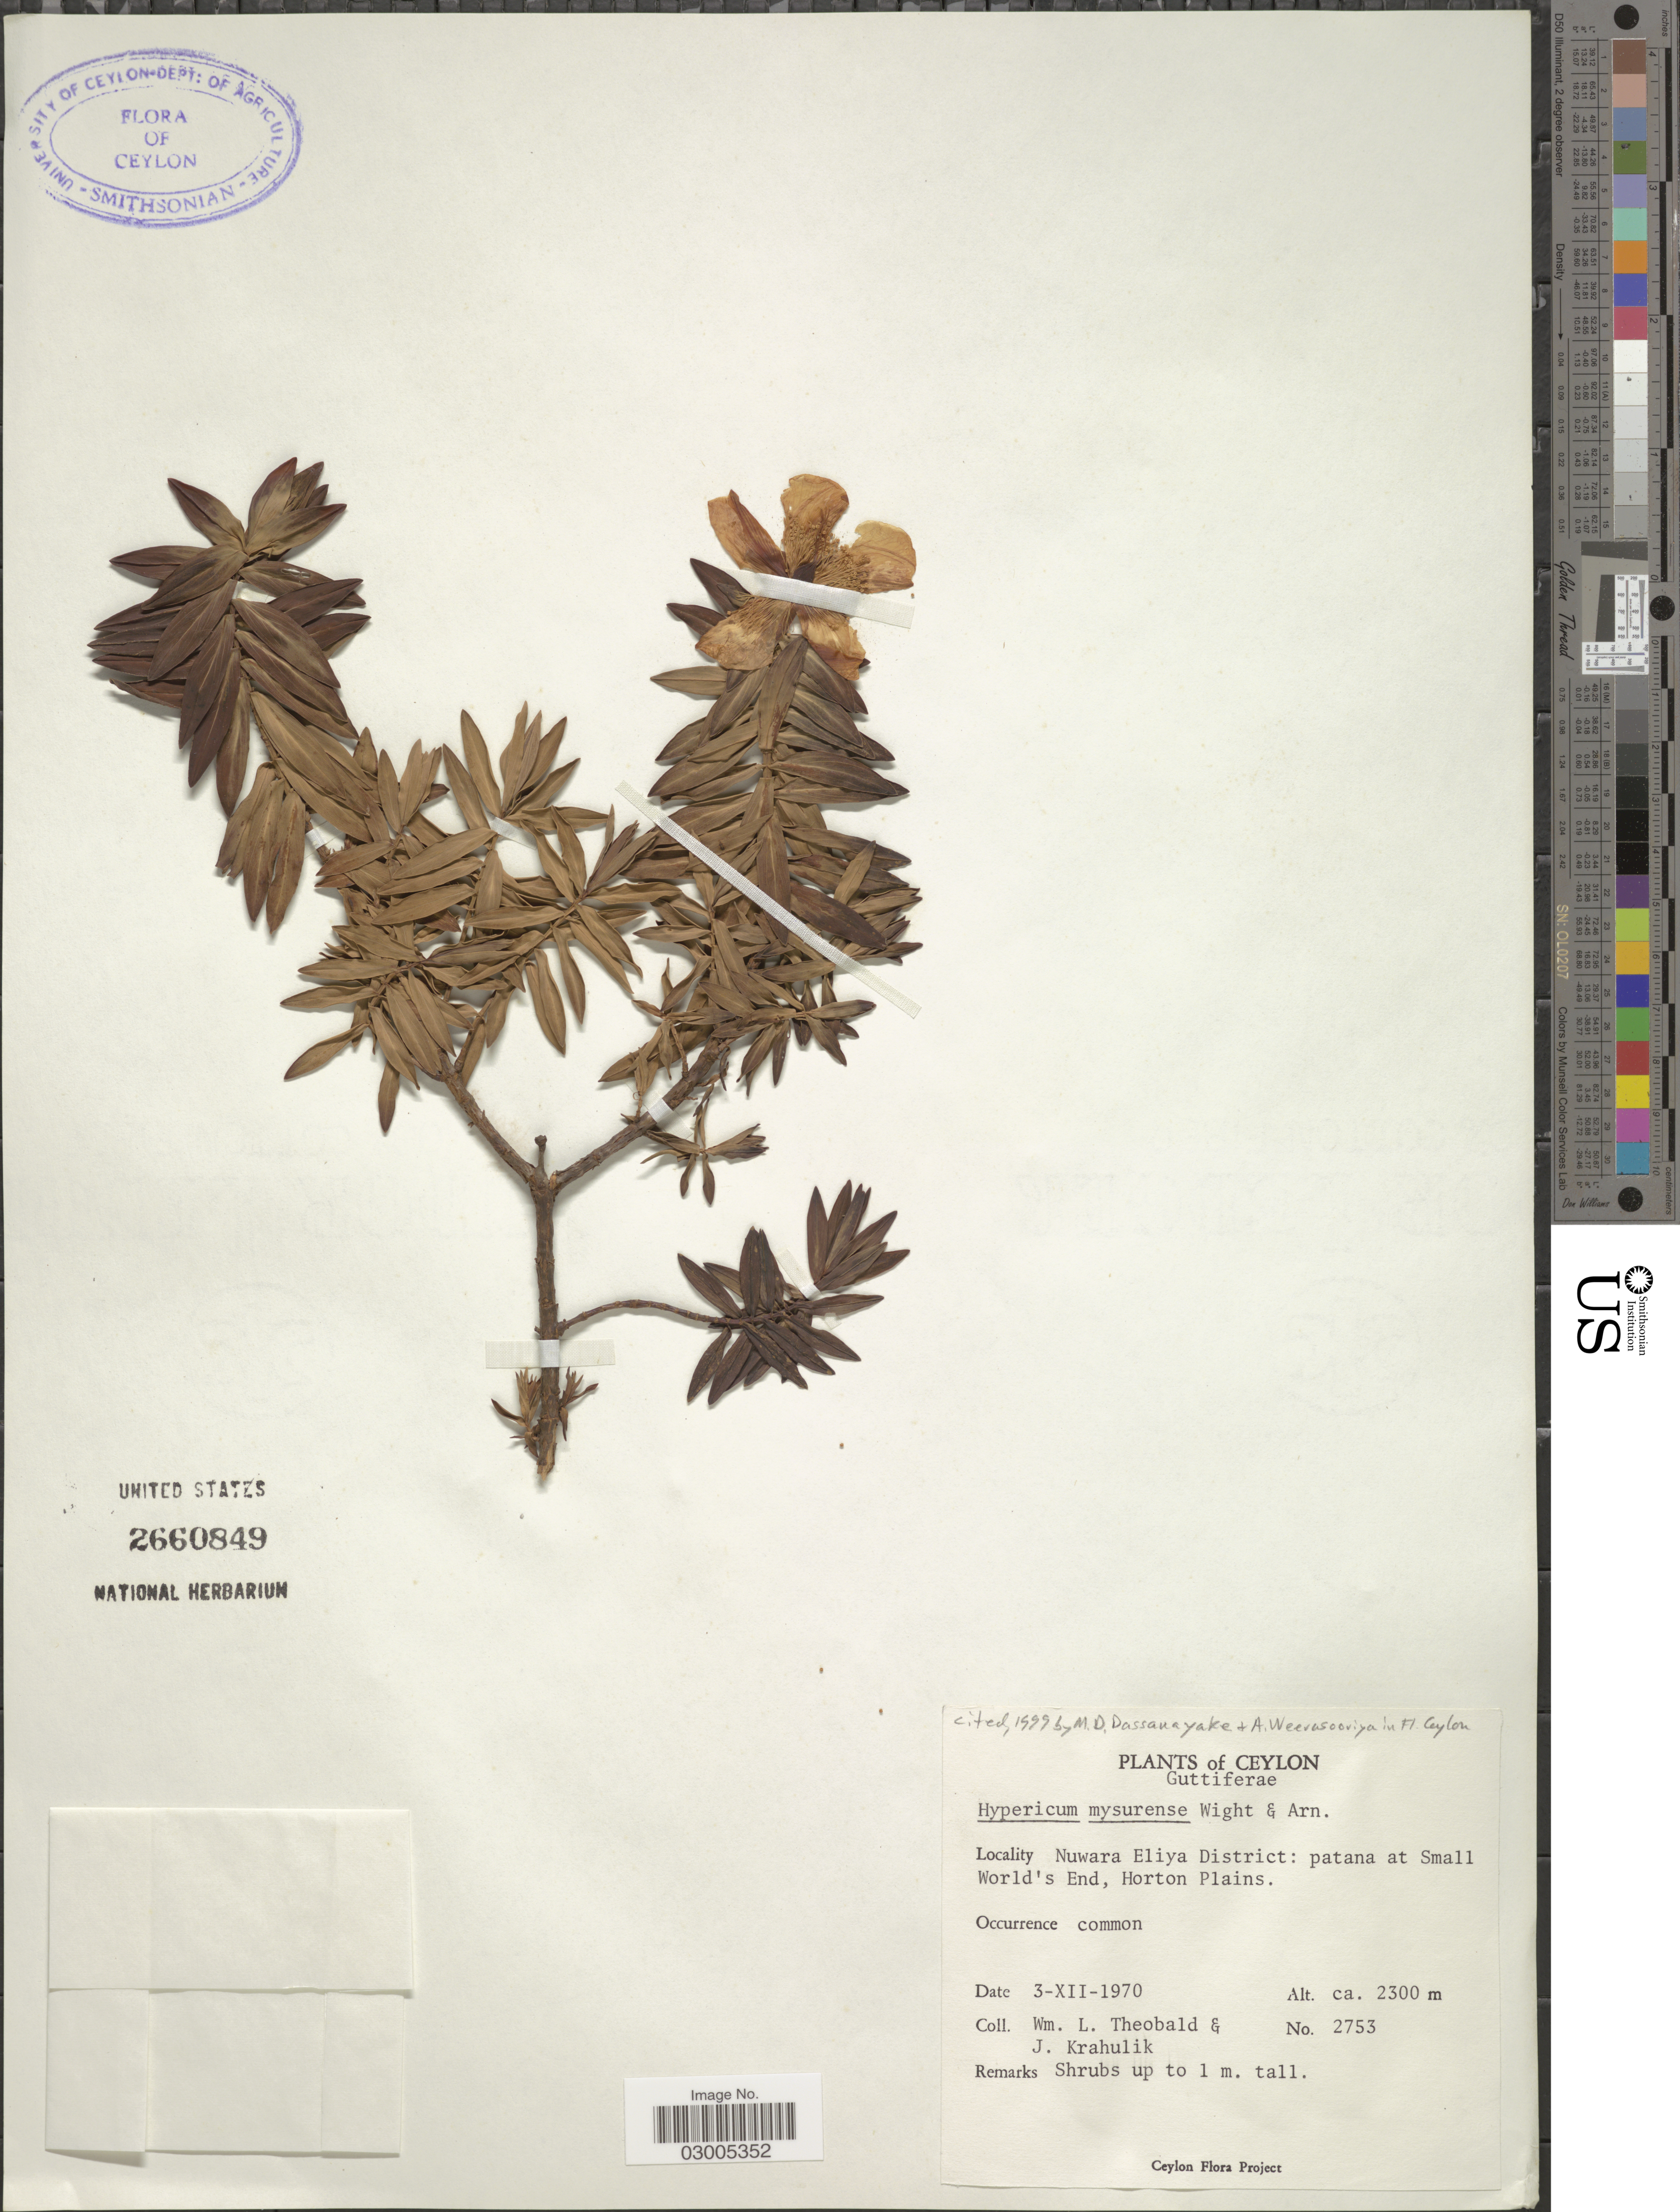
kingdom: Plantae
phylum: Tracheophyta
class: Magnoliopsida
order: Malpighiales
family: Hypericaceae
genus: Hypericum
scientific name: Hypericum mysorense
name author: F. Heyne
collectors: W. L. Theobald & J. Krahulik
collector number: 2753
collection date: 1970-12-03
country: Sri Lanka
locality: Ceylon. Nuwara Eliya District: patana at Small World's End, Horton Plains.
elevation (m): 2300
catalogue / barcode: US 2660849